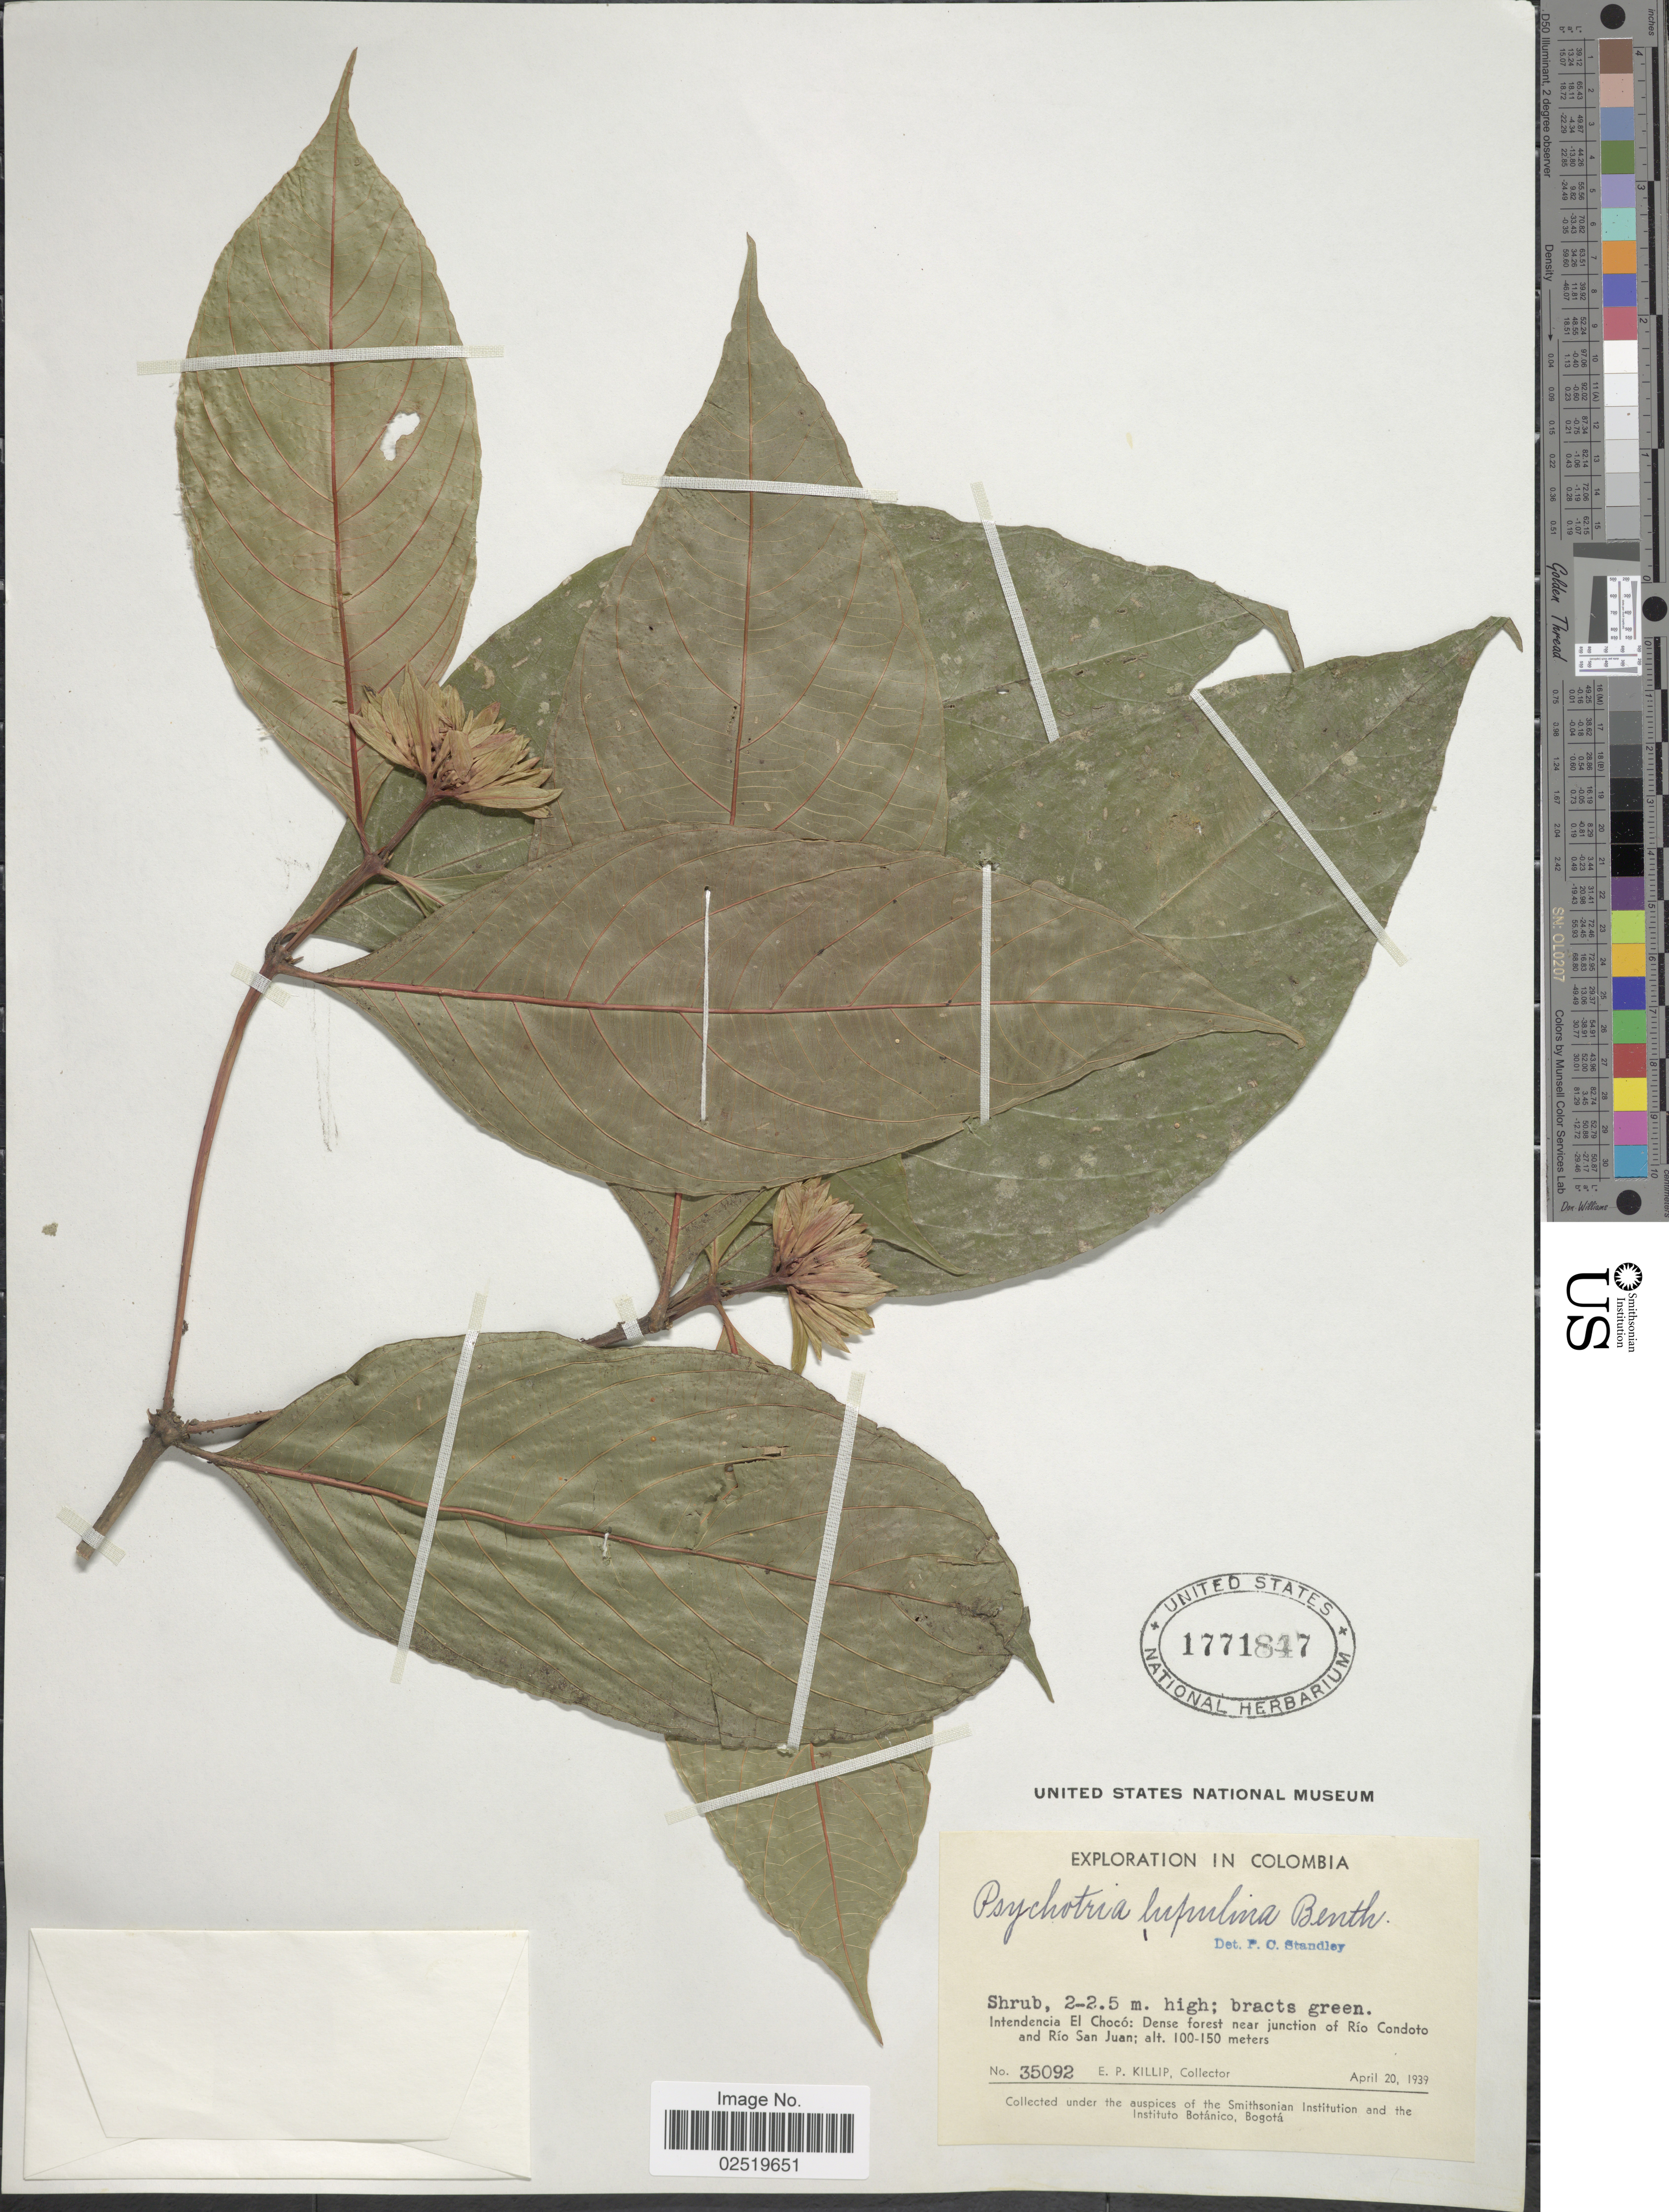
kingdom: Plantae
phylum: Tracheophyta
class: Magnoliopsida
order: Gentianales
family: Rubiaceae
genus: Psychotria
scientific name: Psychotria lupulina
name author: Benth.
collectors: E. P. Killip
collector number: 35092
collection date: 1939-04-20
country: Colombia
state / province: Chocó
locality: near junction of Rio Condoto and Rio San Juan.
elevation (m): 100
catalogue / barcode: US 1771847